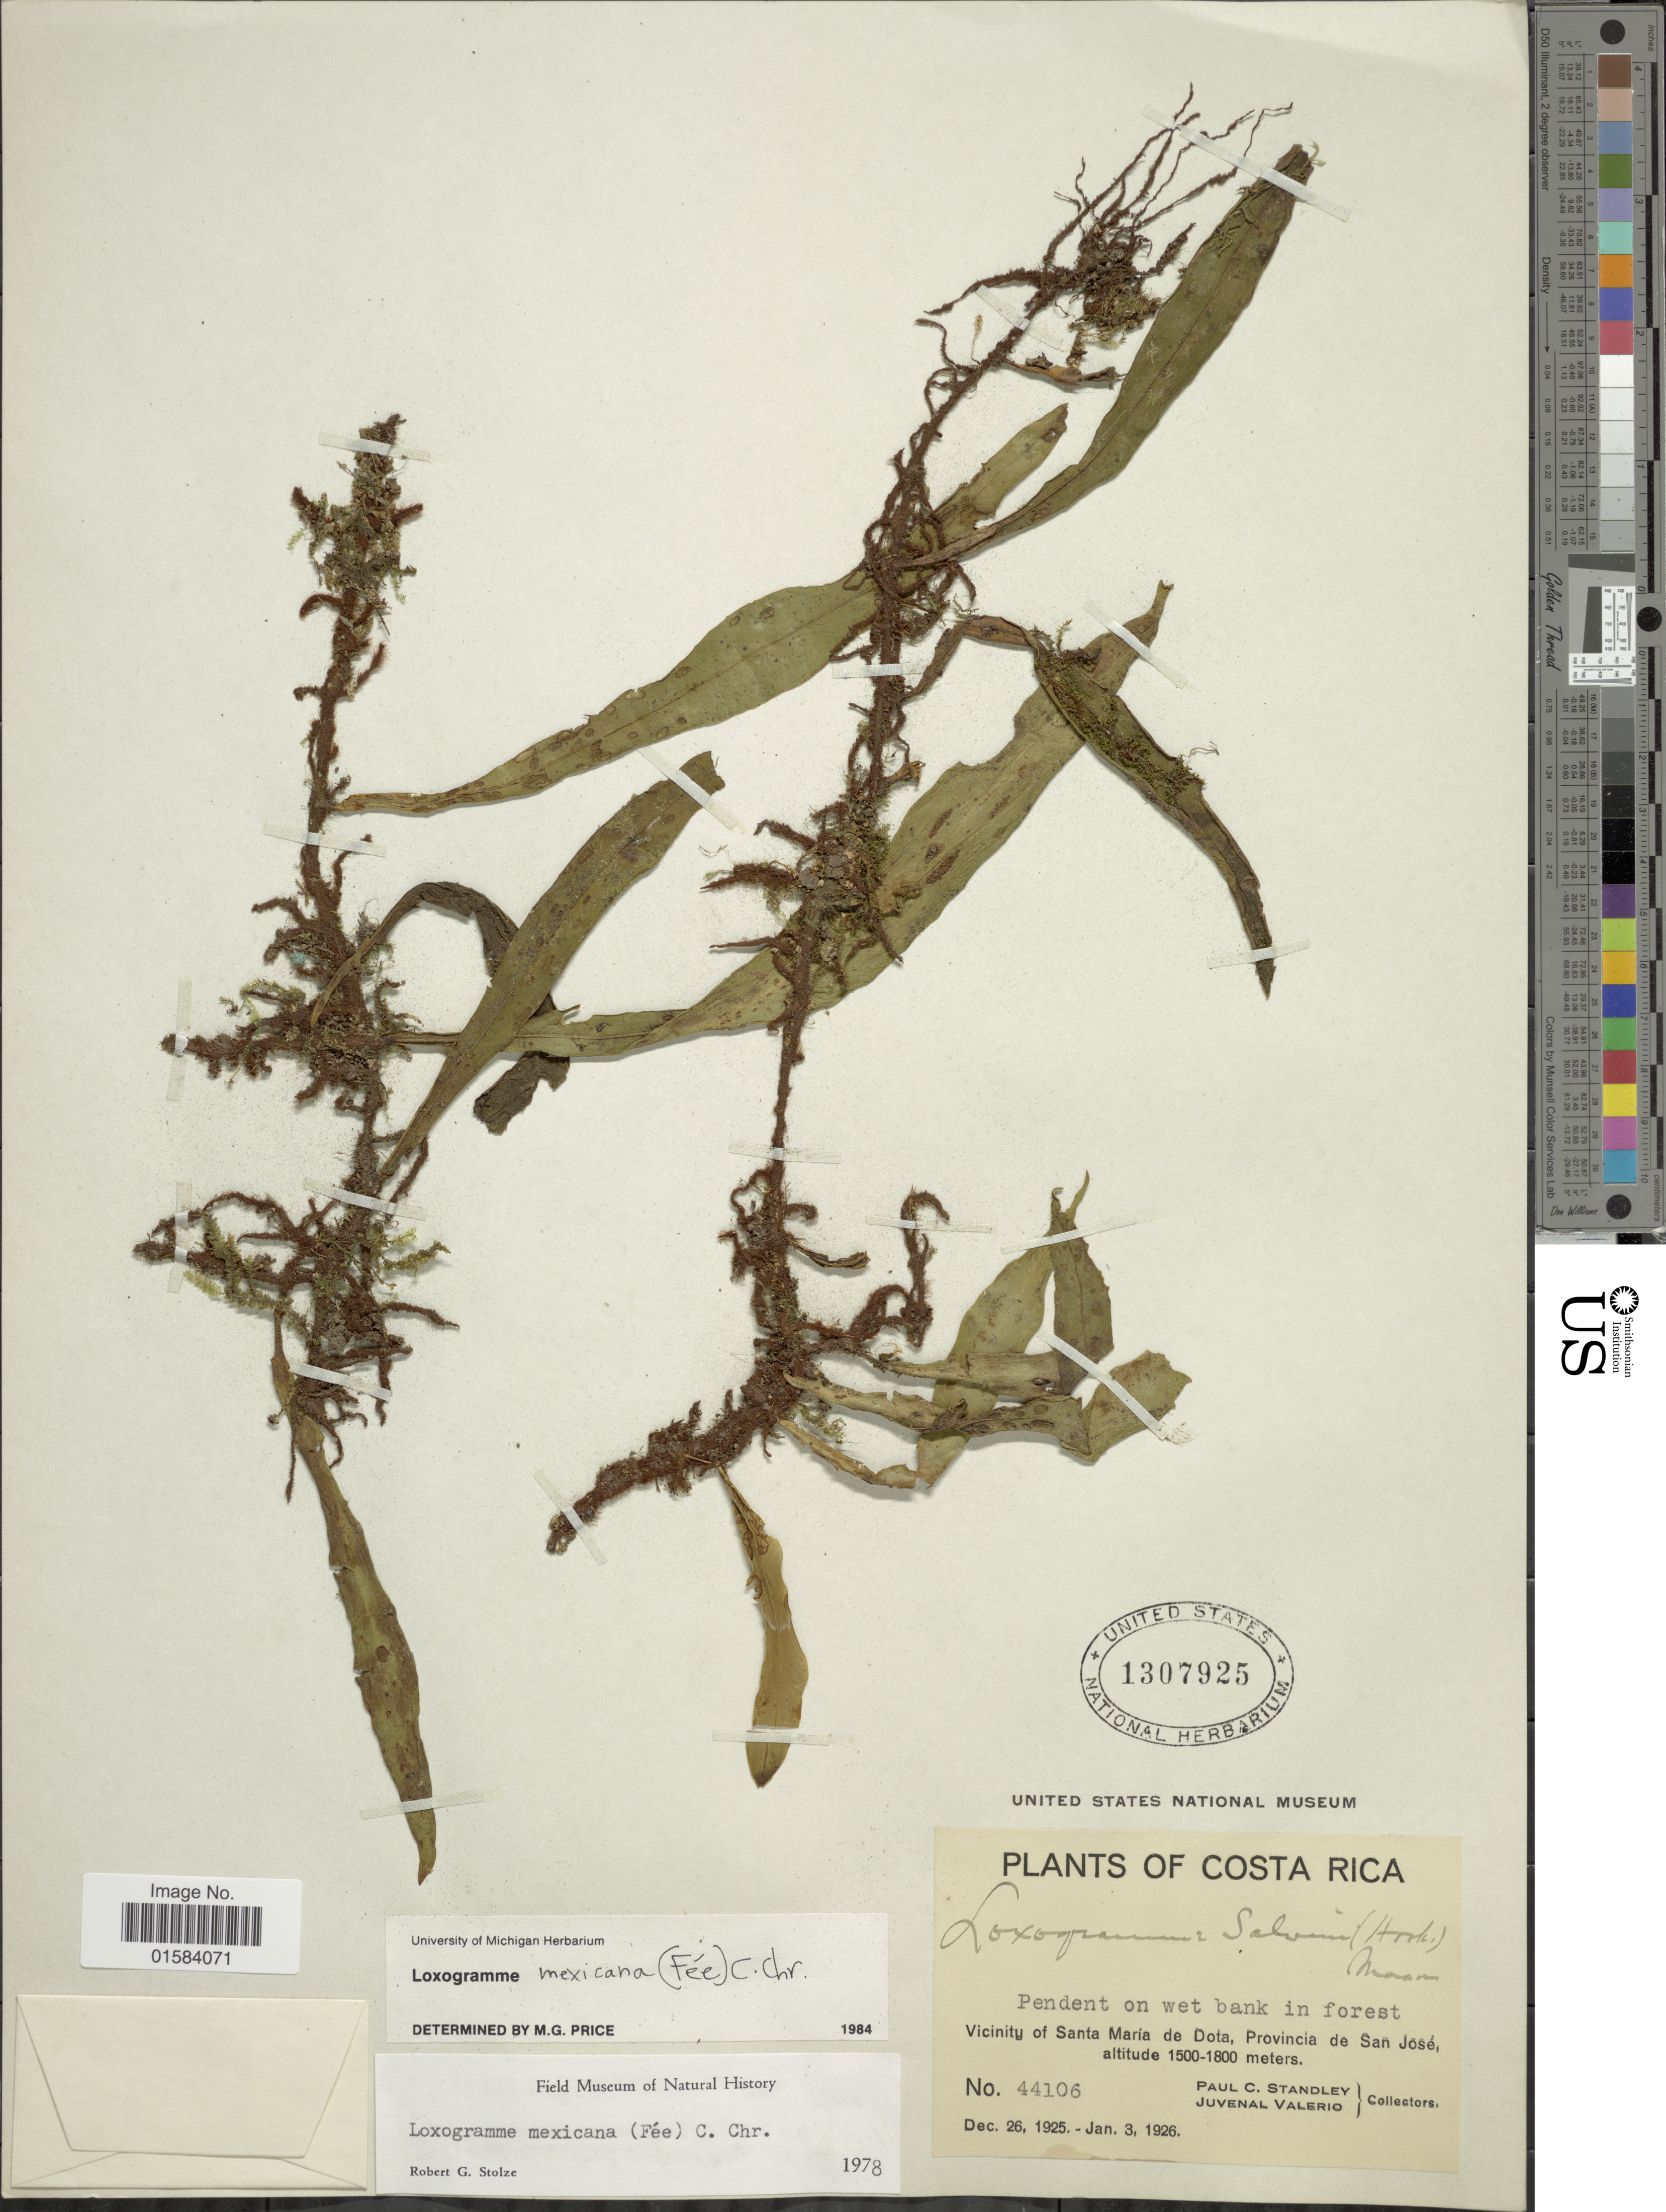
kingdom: Plantae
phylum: Tracheophyta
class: Polypodiopsida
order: Polypodiales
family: Polypodiaceae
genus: Loxogramme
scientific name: Loxogramme mexicana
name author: (Fée) C. Chr.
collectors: P. C. Standley & J. Valerio R.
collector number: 44106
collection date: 1925-12-26/1926-01-03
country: Costa Rica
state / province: San José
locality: Pendent on wet bank in forest, Vicinity of Santa María de Dota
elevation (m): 1500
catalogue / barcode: US 1307925